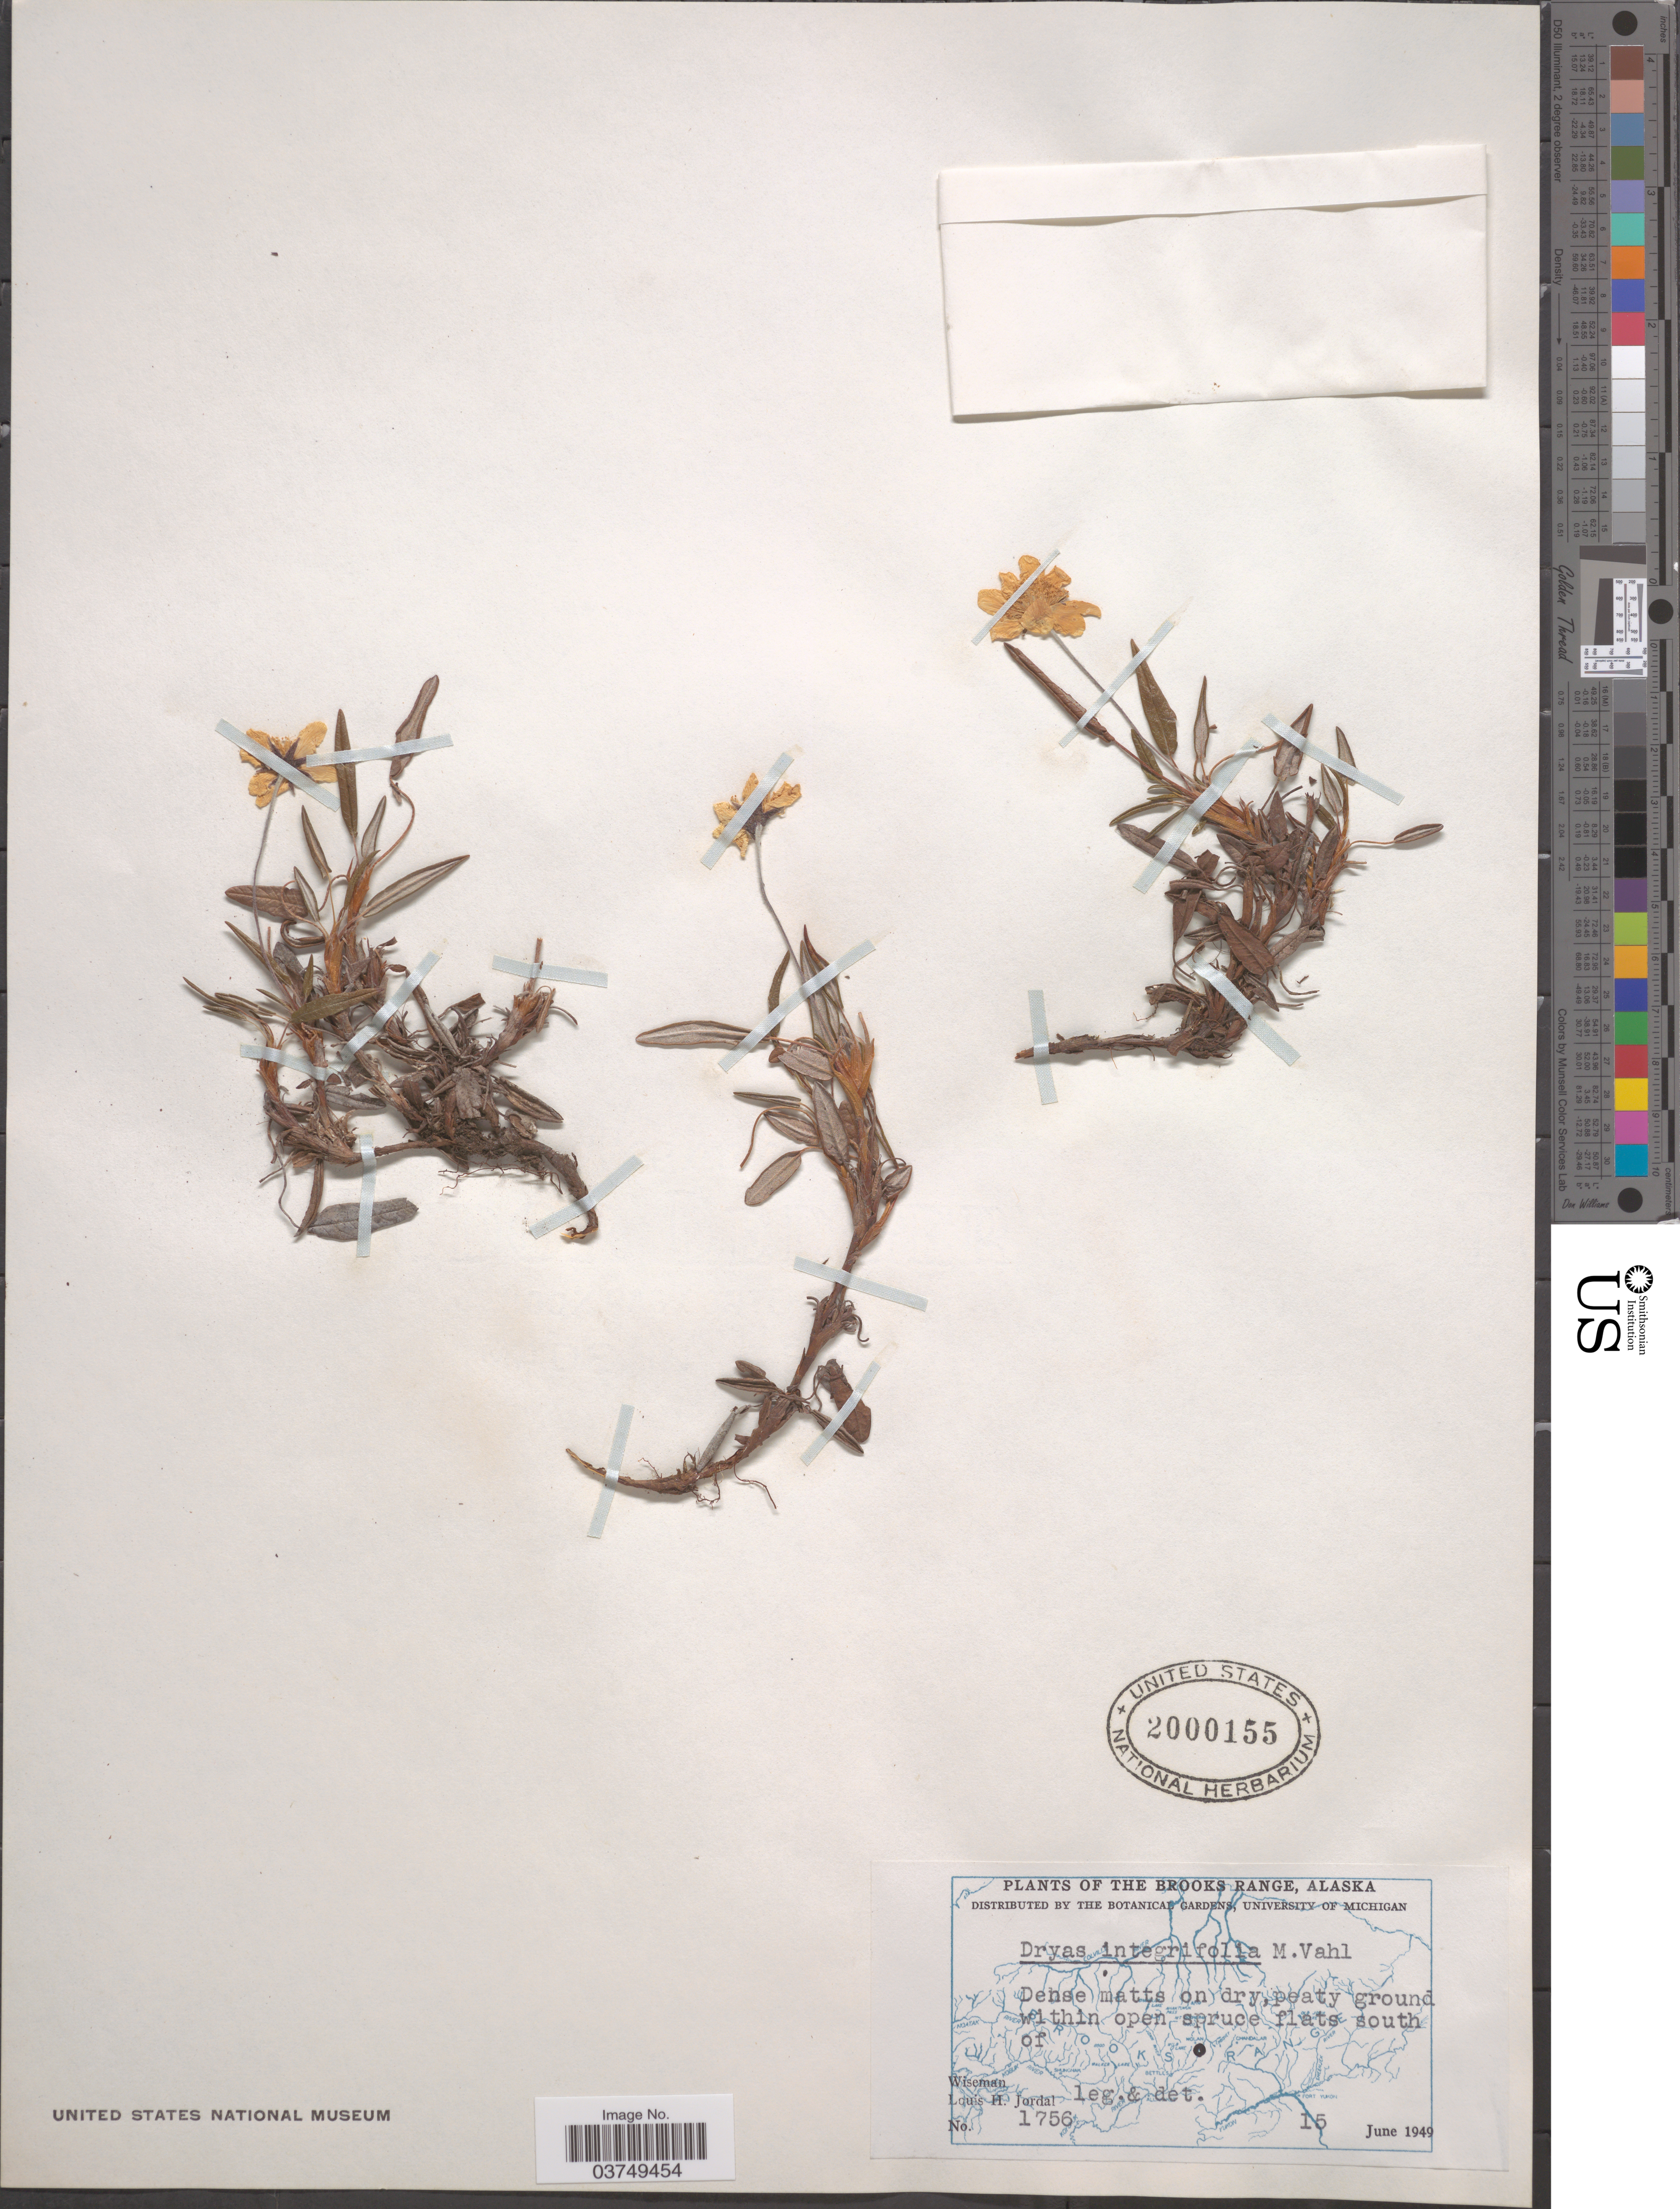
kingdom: Plantae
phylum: Tracheophyta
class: Magnoliopsida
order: Rosales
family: Rosaceae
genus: Dryas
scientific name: Dryas integrifolia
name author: Vahl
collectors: L. Jordal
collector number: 1756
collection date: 1949-06-15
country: United States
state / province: Alaska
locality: Brooks Range. Dense matts on dry, peaty ground within open spruce flats south of Wiseman.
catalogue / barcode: US 2000155